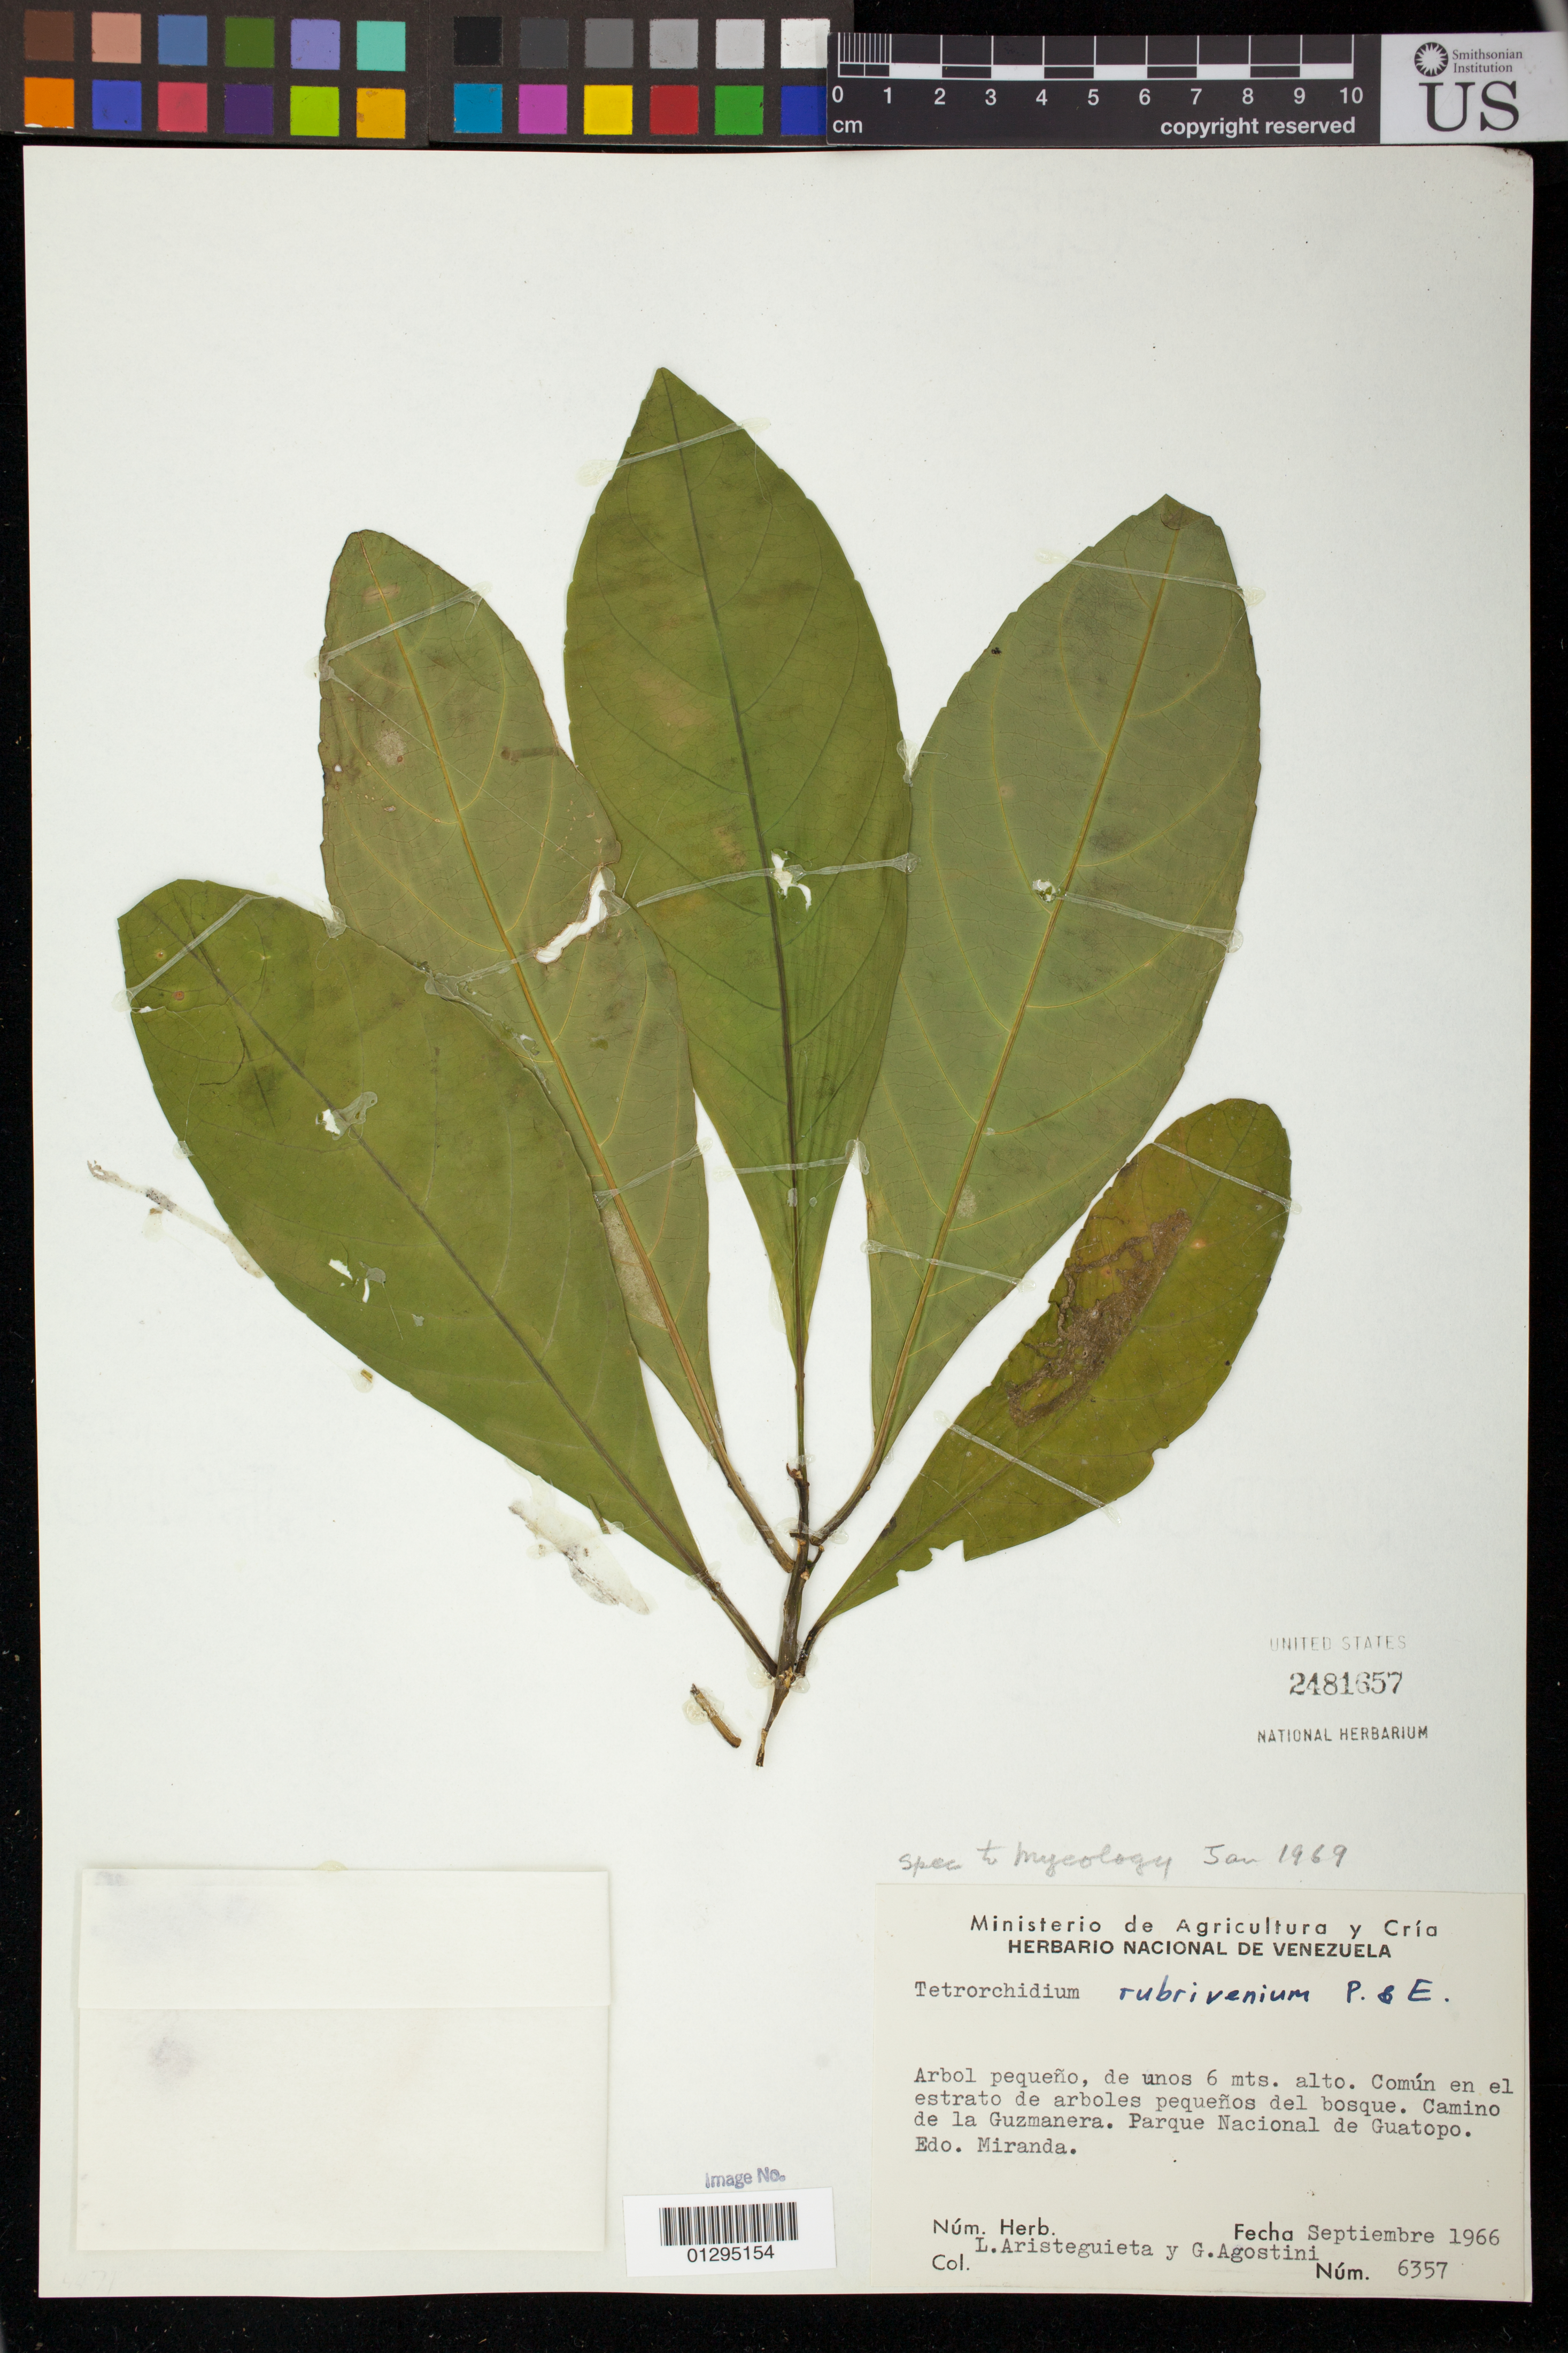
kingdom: Plantae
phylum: Tracheophyta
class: Magnoliopsida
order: Malpighiales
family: Euphorbiaceae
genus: Tetrorchidium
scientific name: Tetrorchidium rubrivenium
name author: Poepp.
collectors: L. Aristeguieta & G. Agostini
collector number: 6357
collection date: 1966-09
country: Venezuela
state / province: Miranda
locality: Camino de la Guzmanera. Parque Nacional de Guatopo.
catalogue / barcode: US 2481657